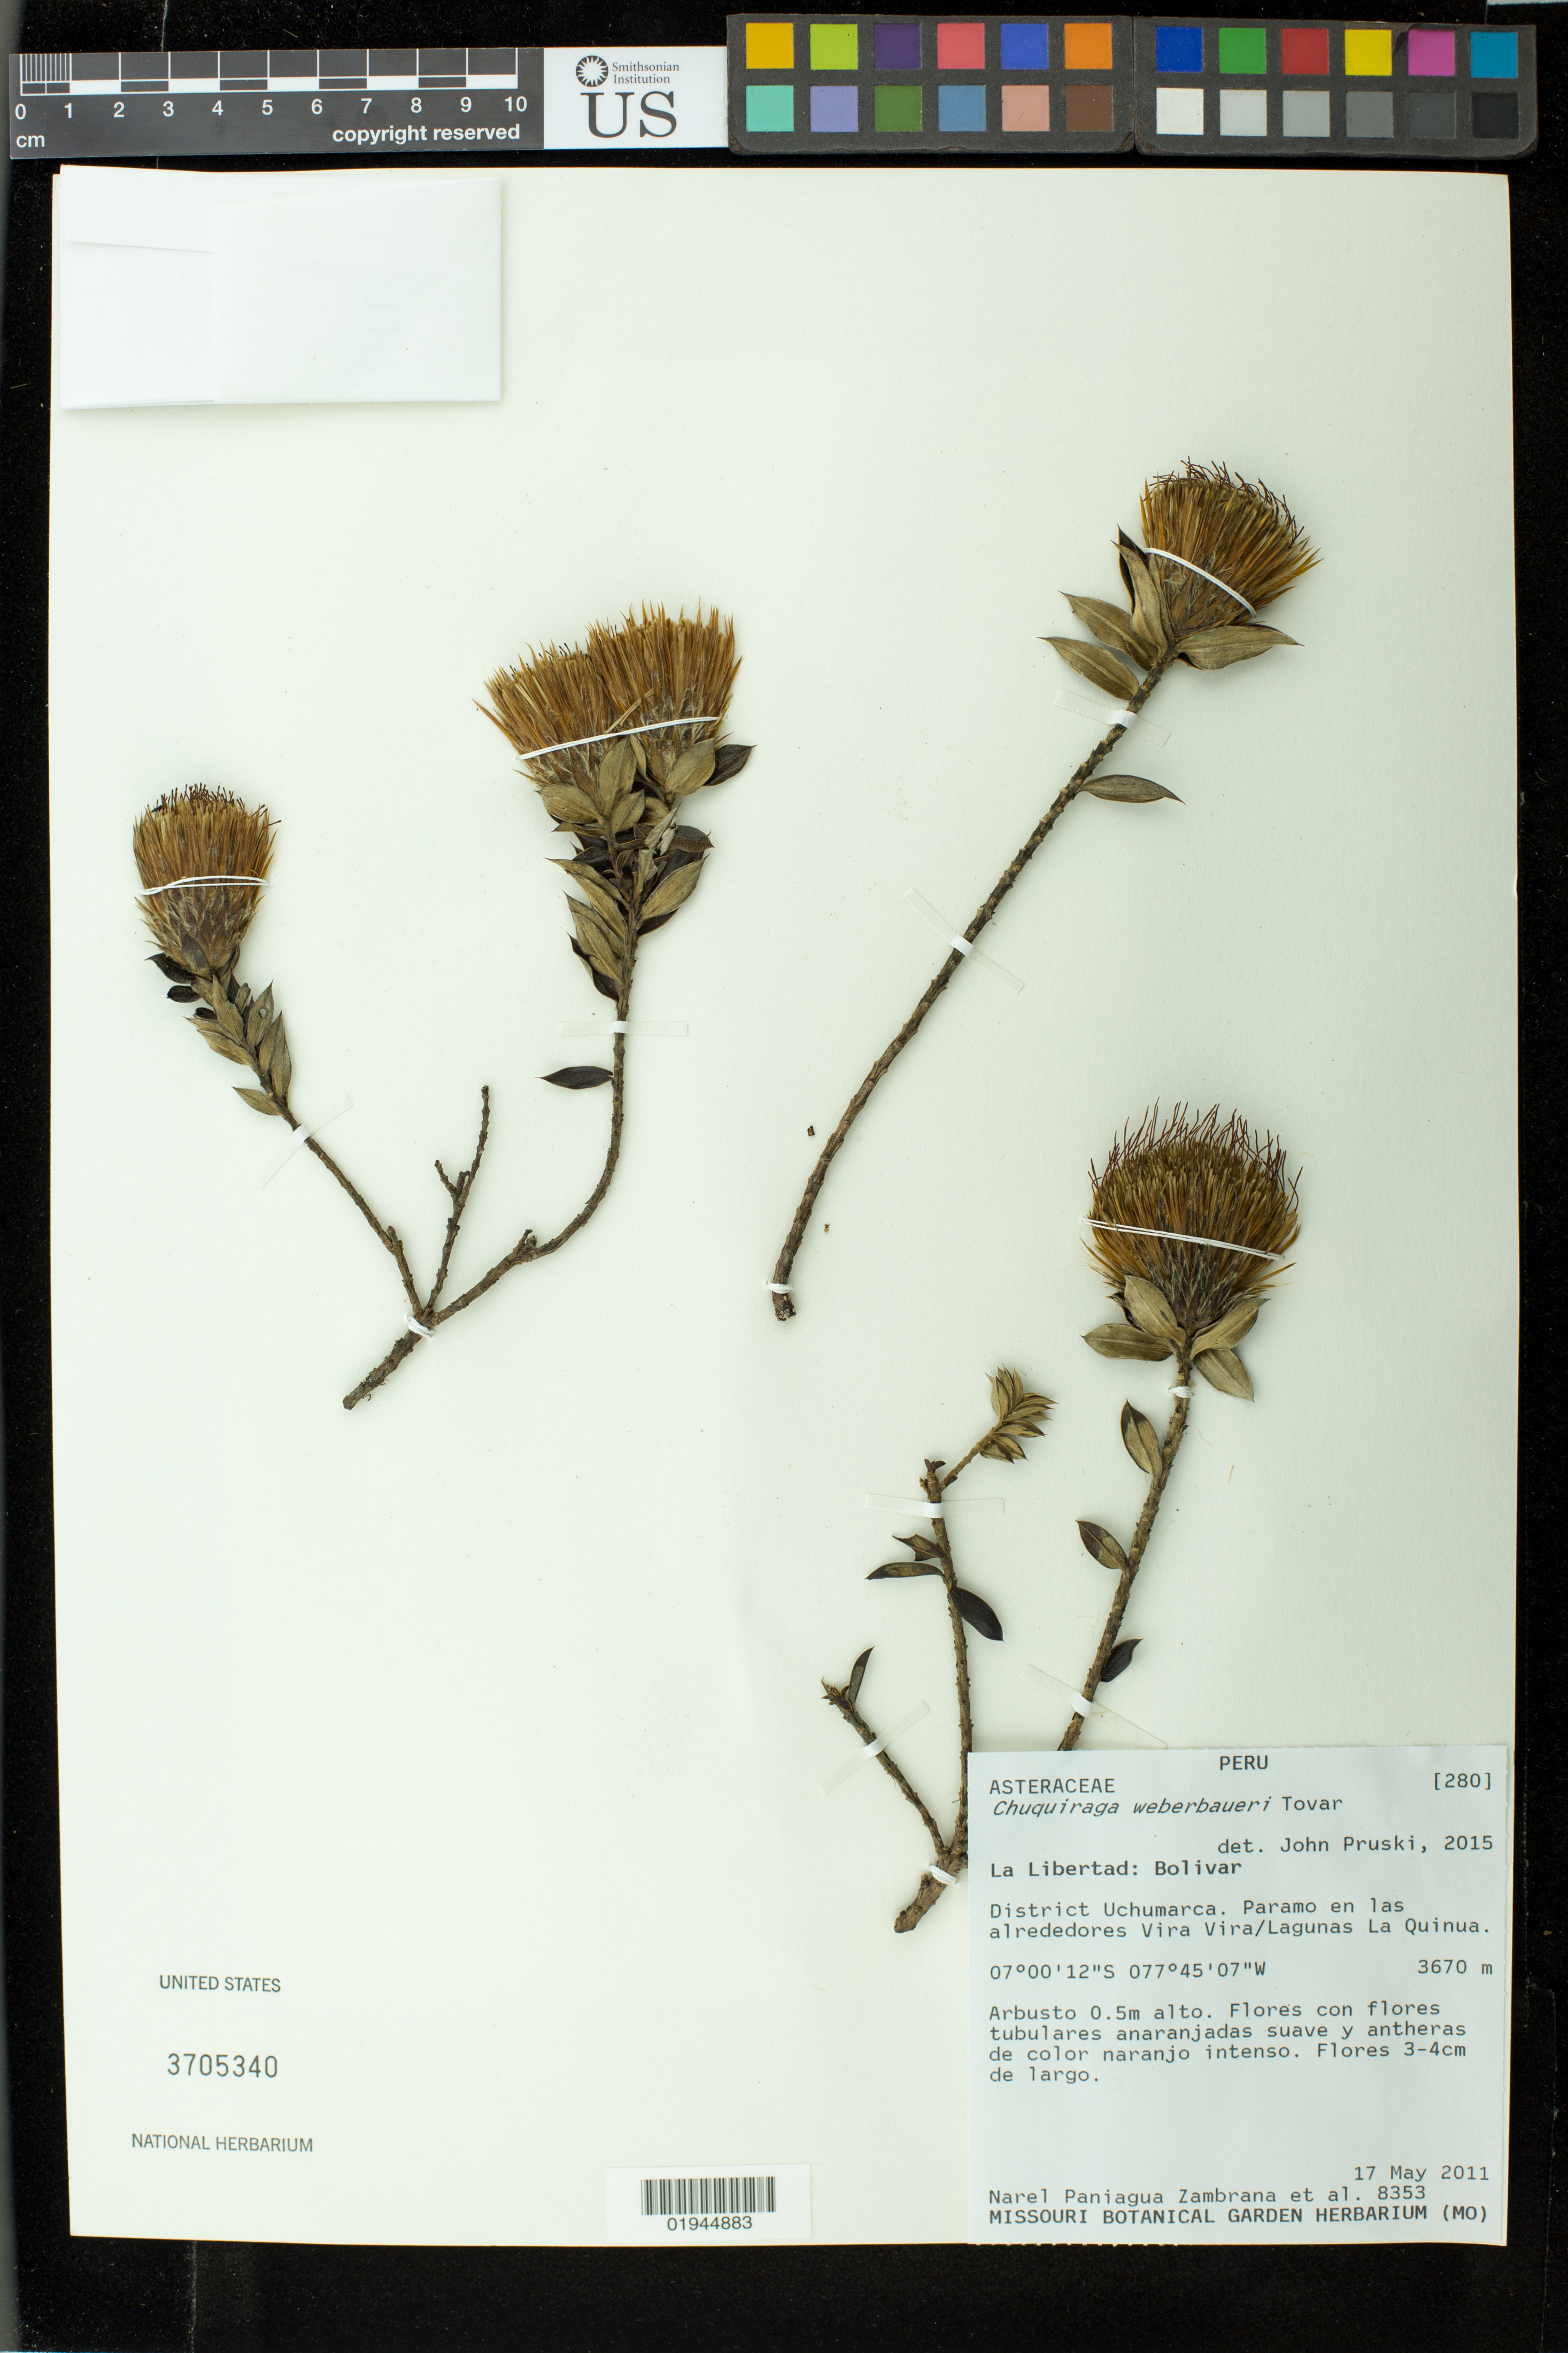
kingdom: Plantae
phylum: Tracheophyta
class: Magnoliopsida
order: Asterales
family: Asteraceae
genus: Chuquiraga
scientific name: Chuquiraga weberbaueri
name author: Tovar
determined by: Pruski, J. F.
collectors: N. Paniagua Zambrana & et al.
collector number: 8353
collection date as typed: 17 May 2011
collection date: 2011-05-17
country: Peru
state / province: La Libertad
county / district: Bolívar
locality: District Uchumarca. Paramo en las alrededores Vira Vira/Lagunas La Quinua.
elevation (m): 3670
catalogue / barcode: US 3705340